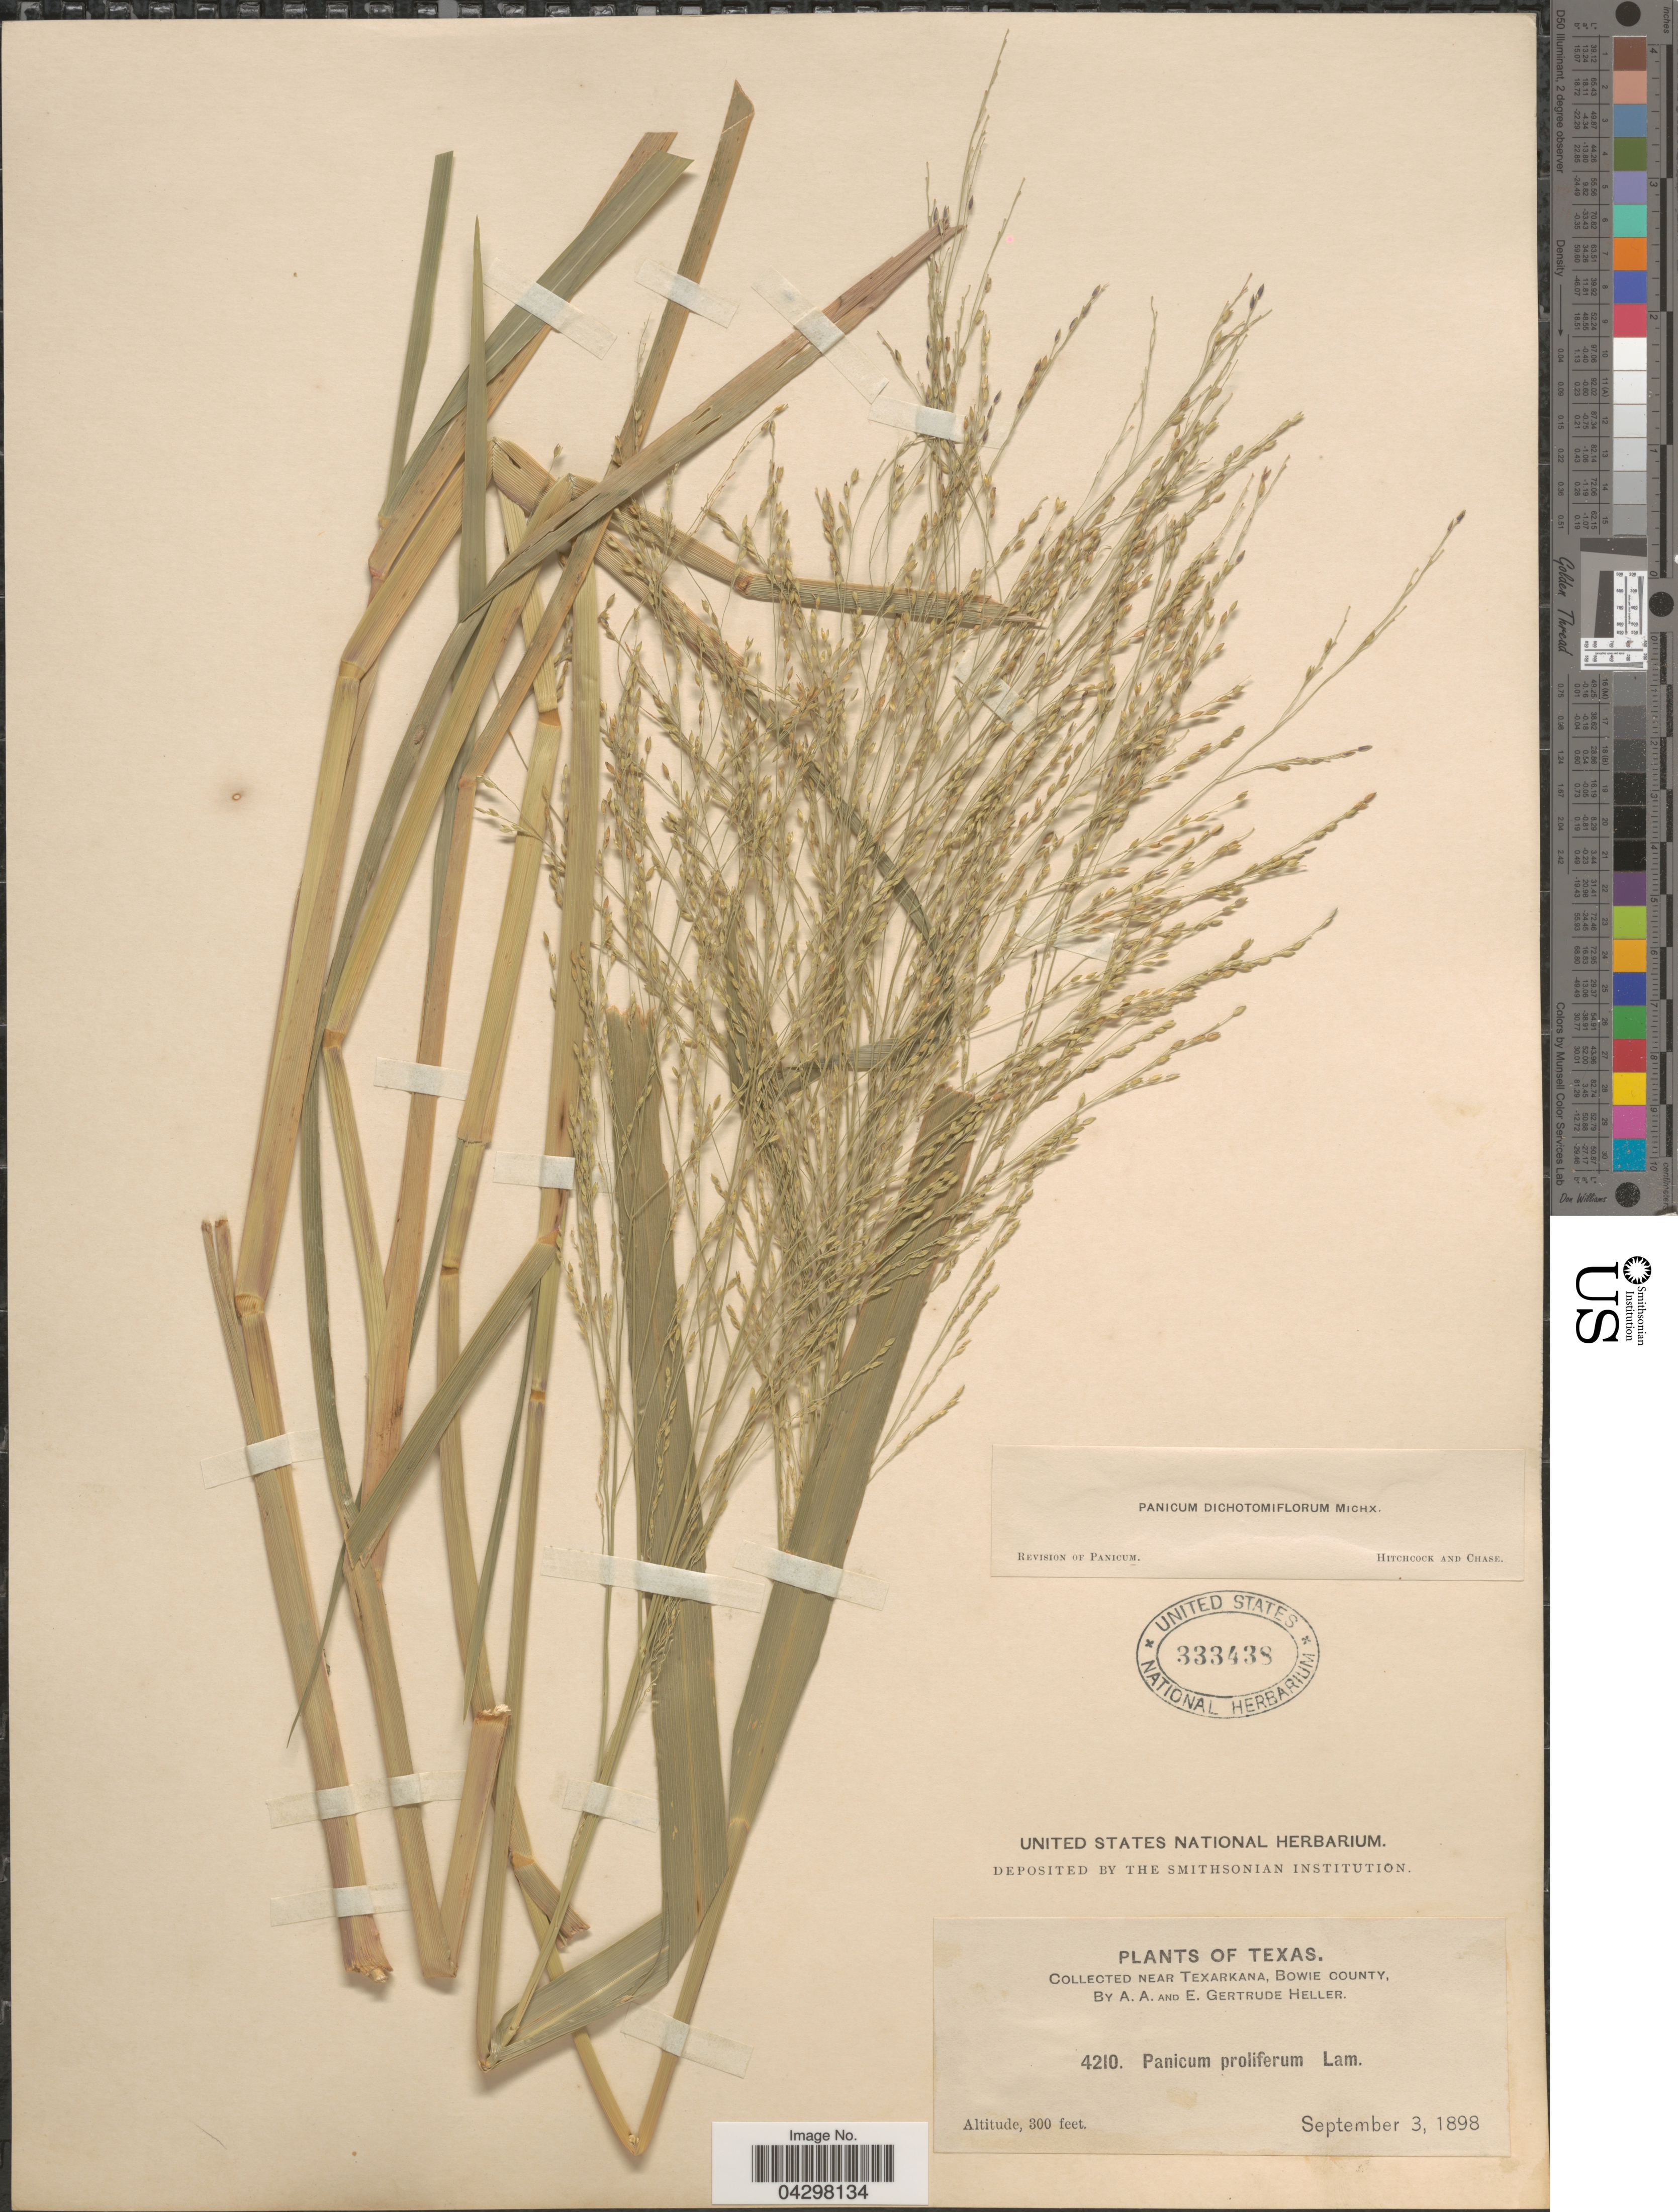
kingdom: Plantae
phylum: Tracheophyta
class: Liliopsida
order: Poales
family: Poaceae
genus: Panicum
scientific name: Panicum dichotomiflorum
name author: Michx.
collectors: A. A. Heller & E. G. Heller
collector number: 4210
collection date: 1898-09-03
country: United States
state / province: Texas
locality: Near Texarkana, Bowie County.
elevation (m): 91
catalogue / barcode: US 333438